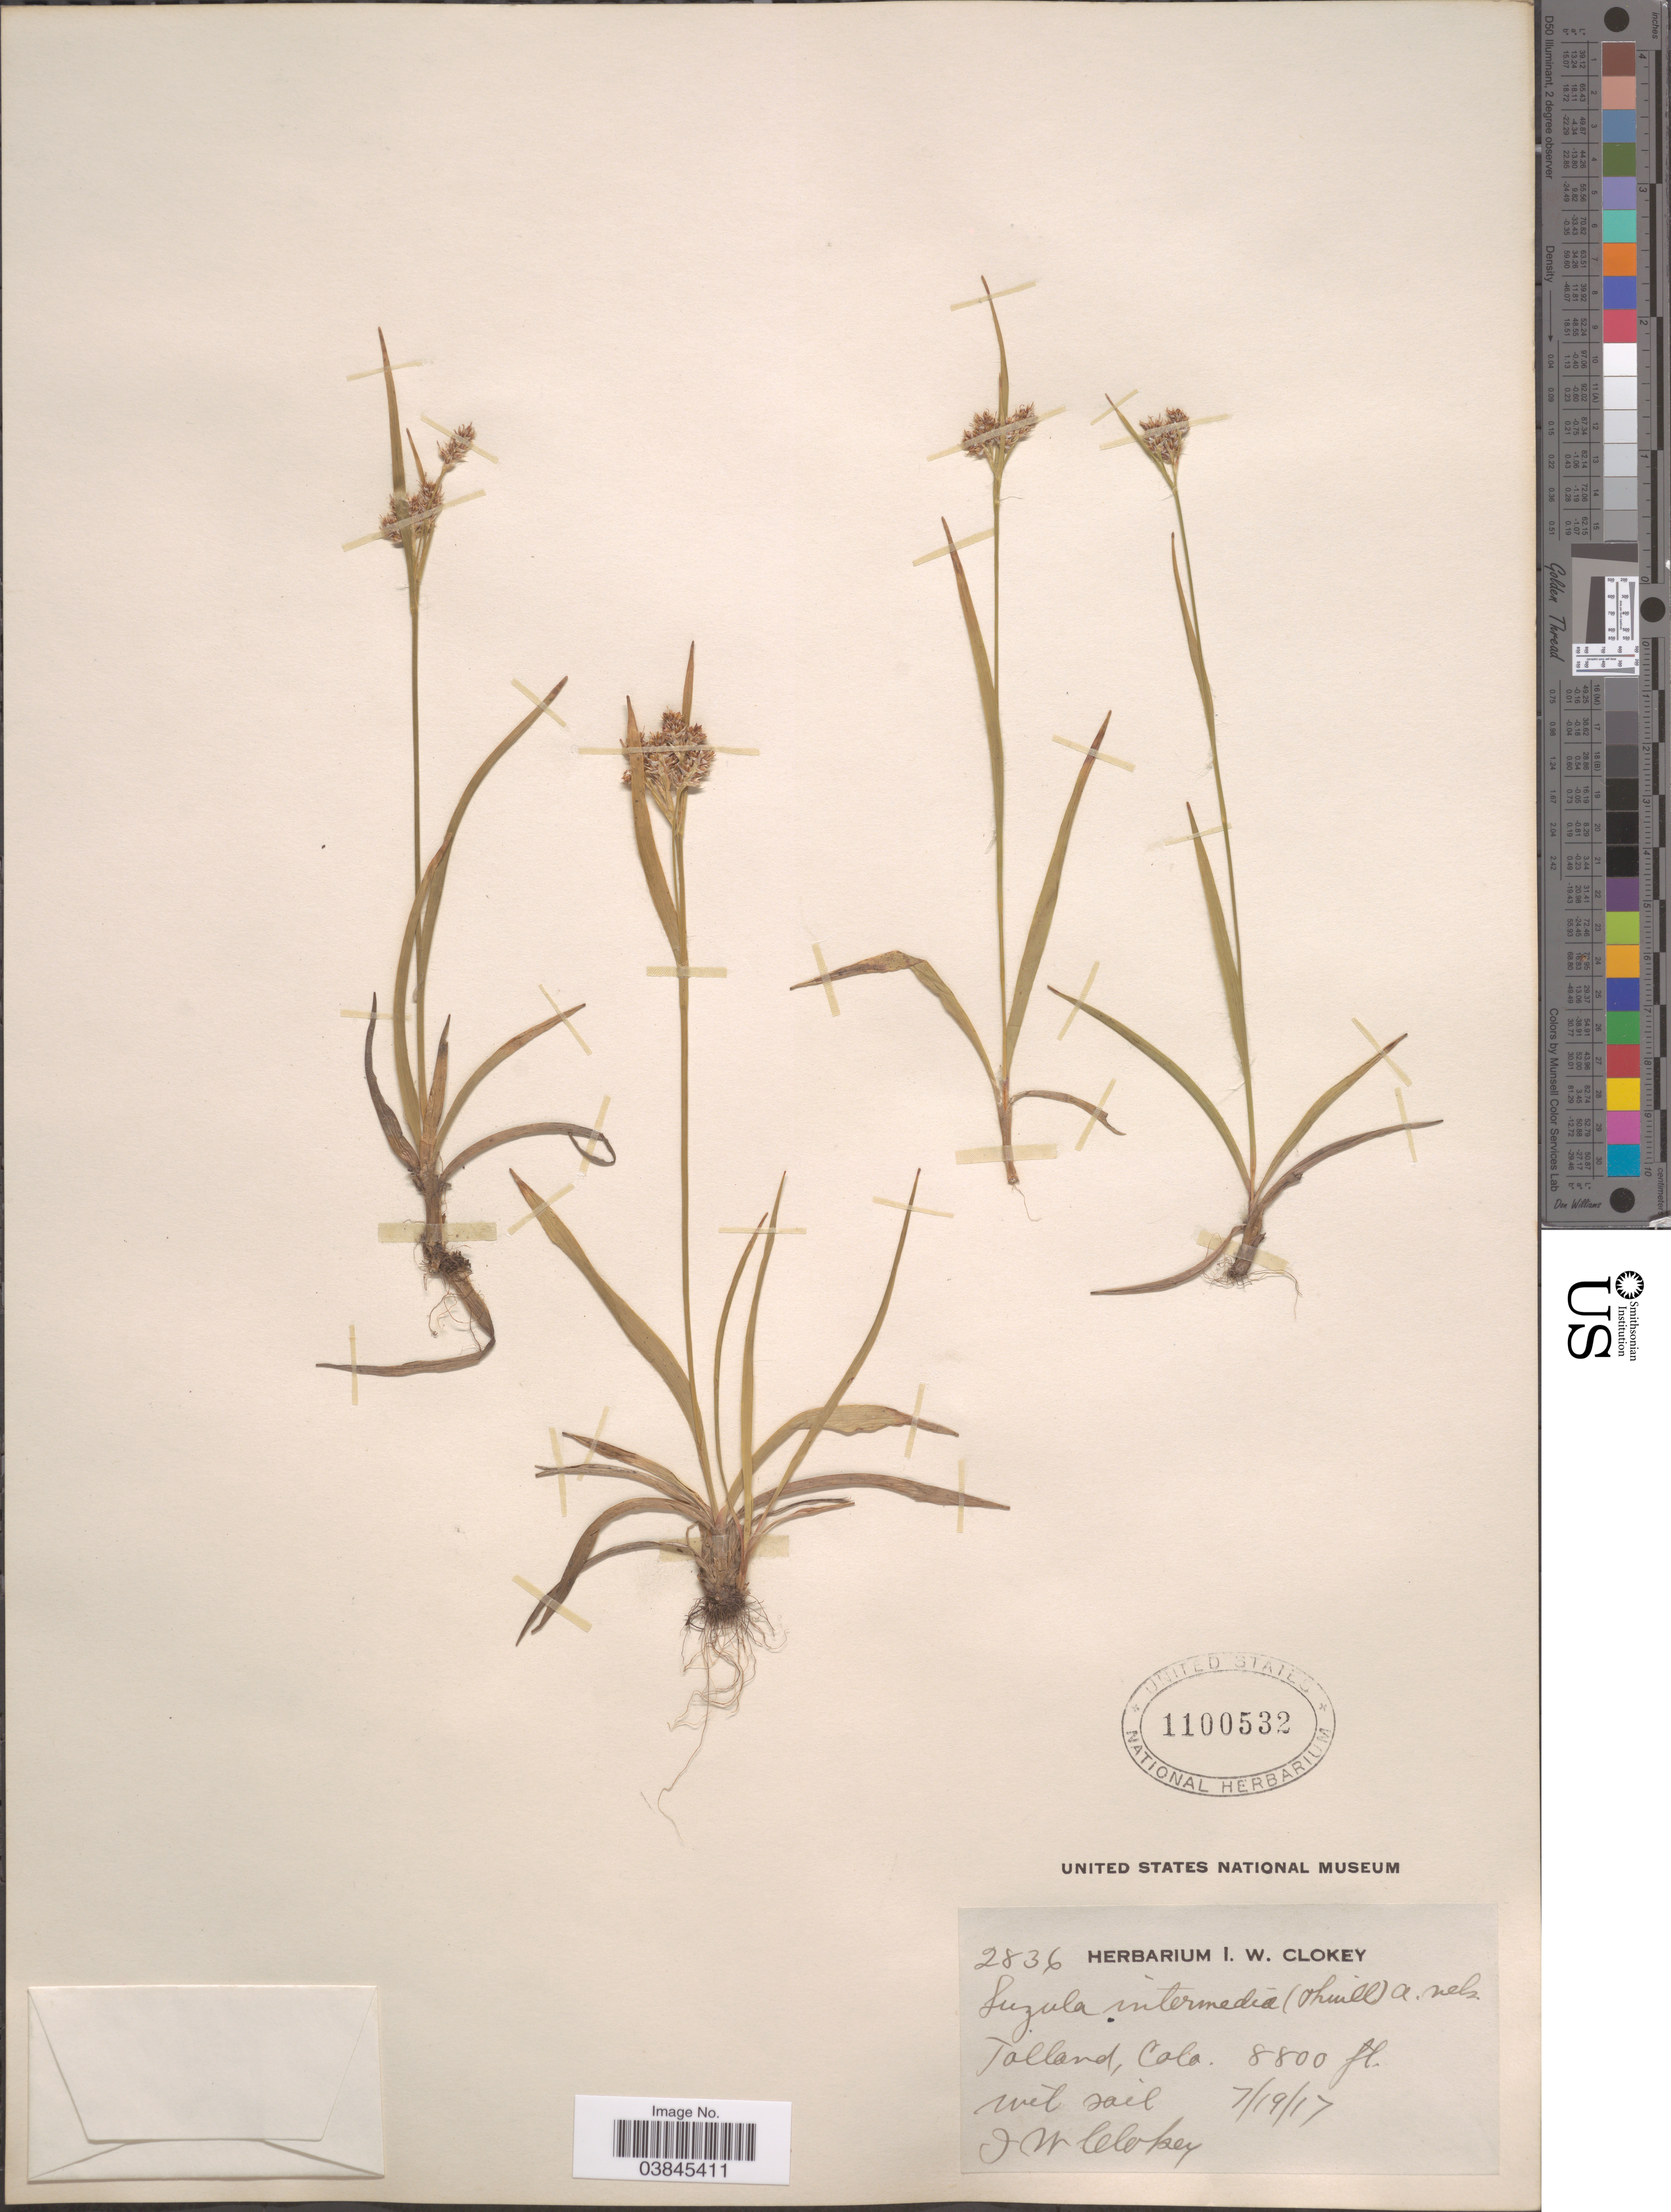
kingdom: Plantae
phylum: Tracheophyta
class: Liliopsida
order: Poales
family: Juncaceae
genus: Luzula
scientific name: Luzula campestris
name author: (L.) DC.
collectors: I. W. Clokey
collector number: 2836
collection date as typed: Transcribed d/m/y: 19/7/17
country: United States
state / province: Colorado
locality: Tolland.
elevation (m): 2682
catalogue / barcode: US 1100532